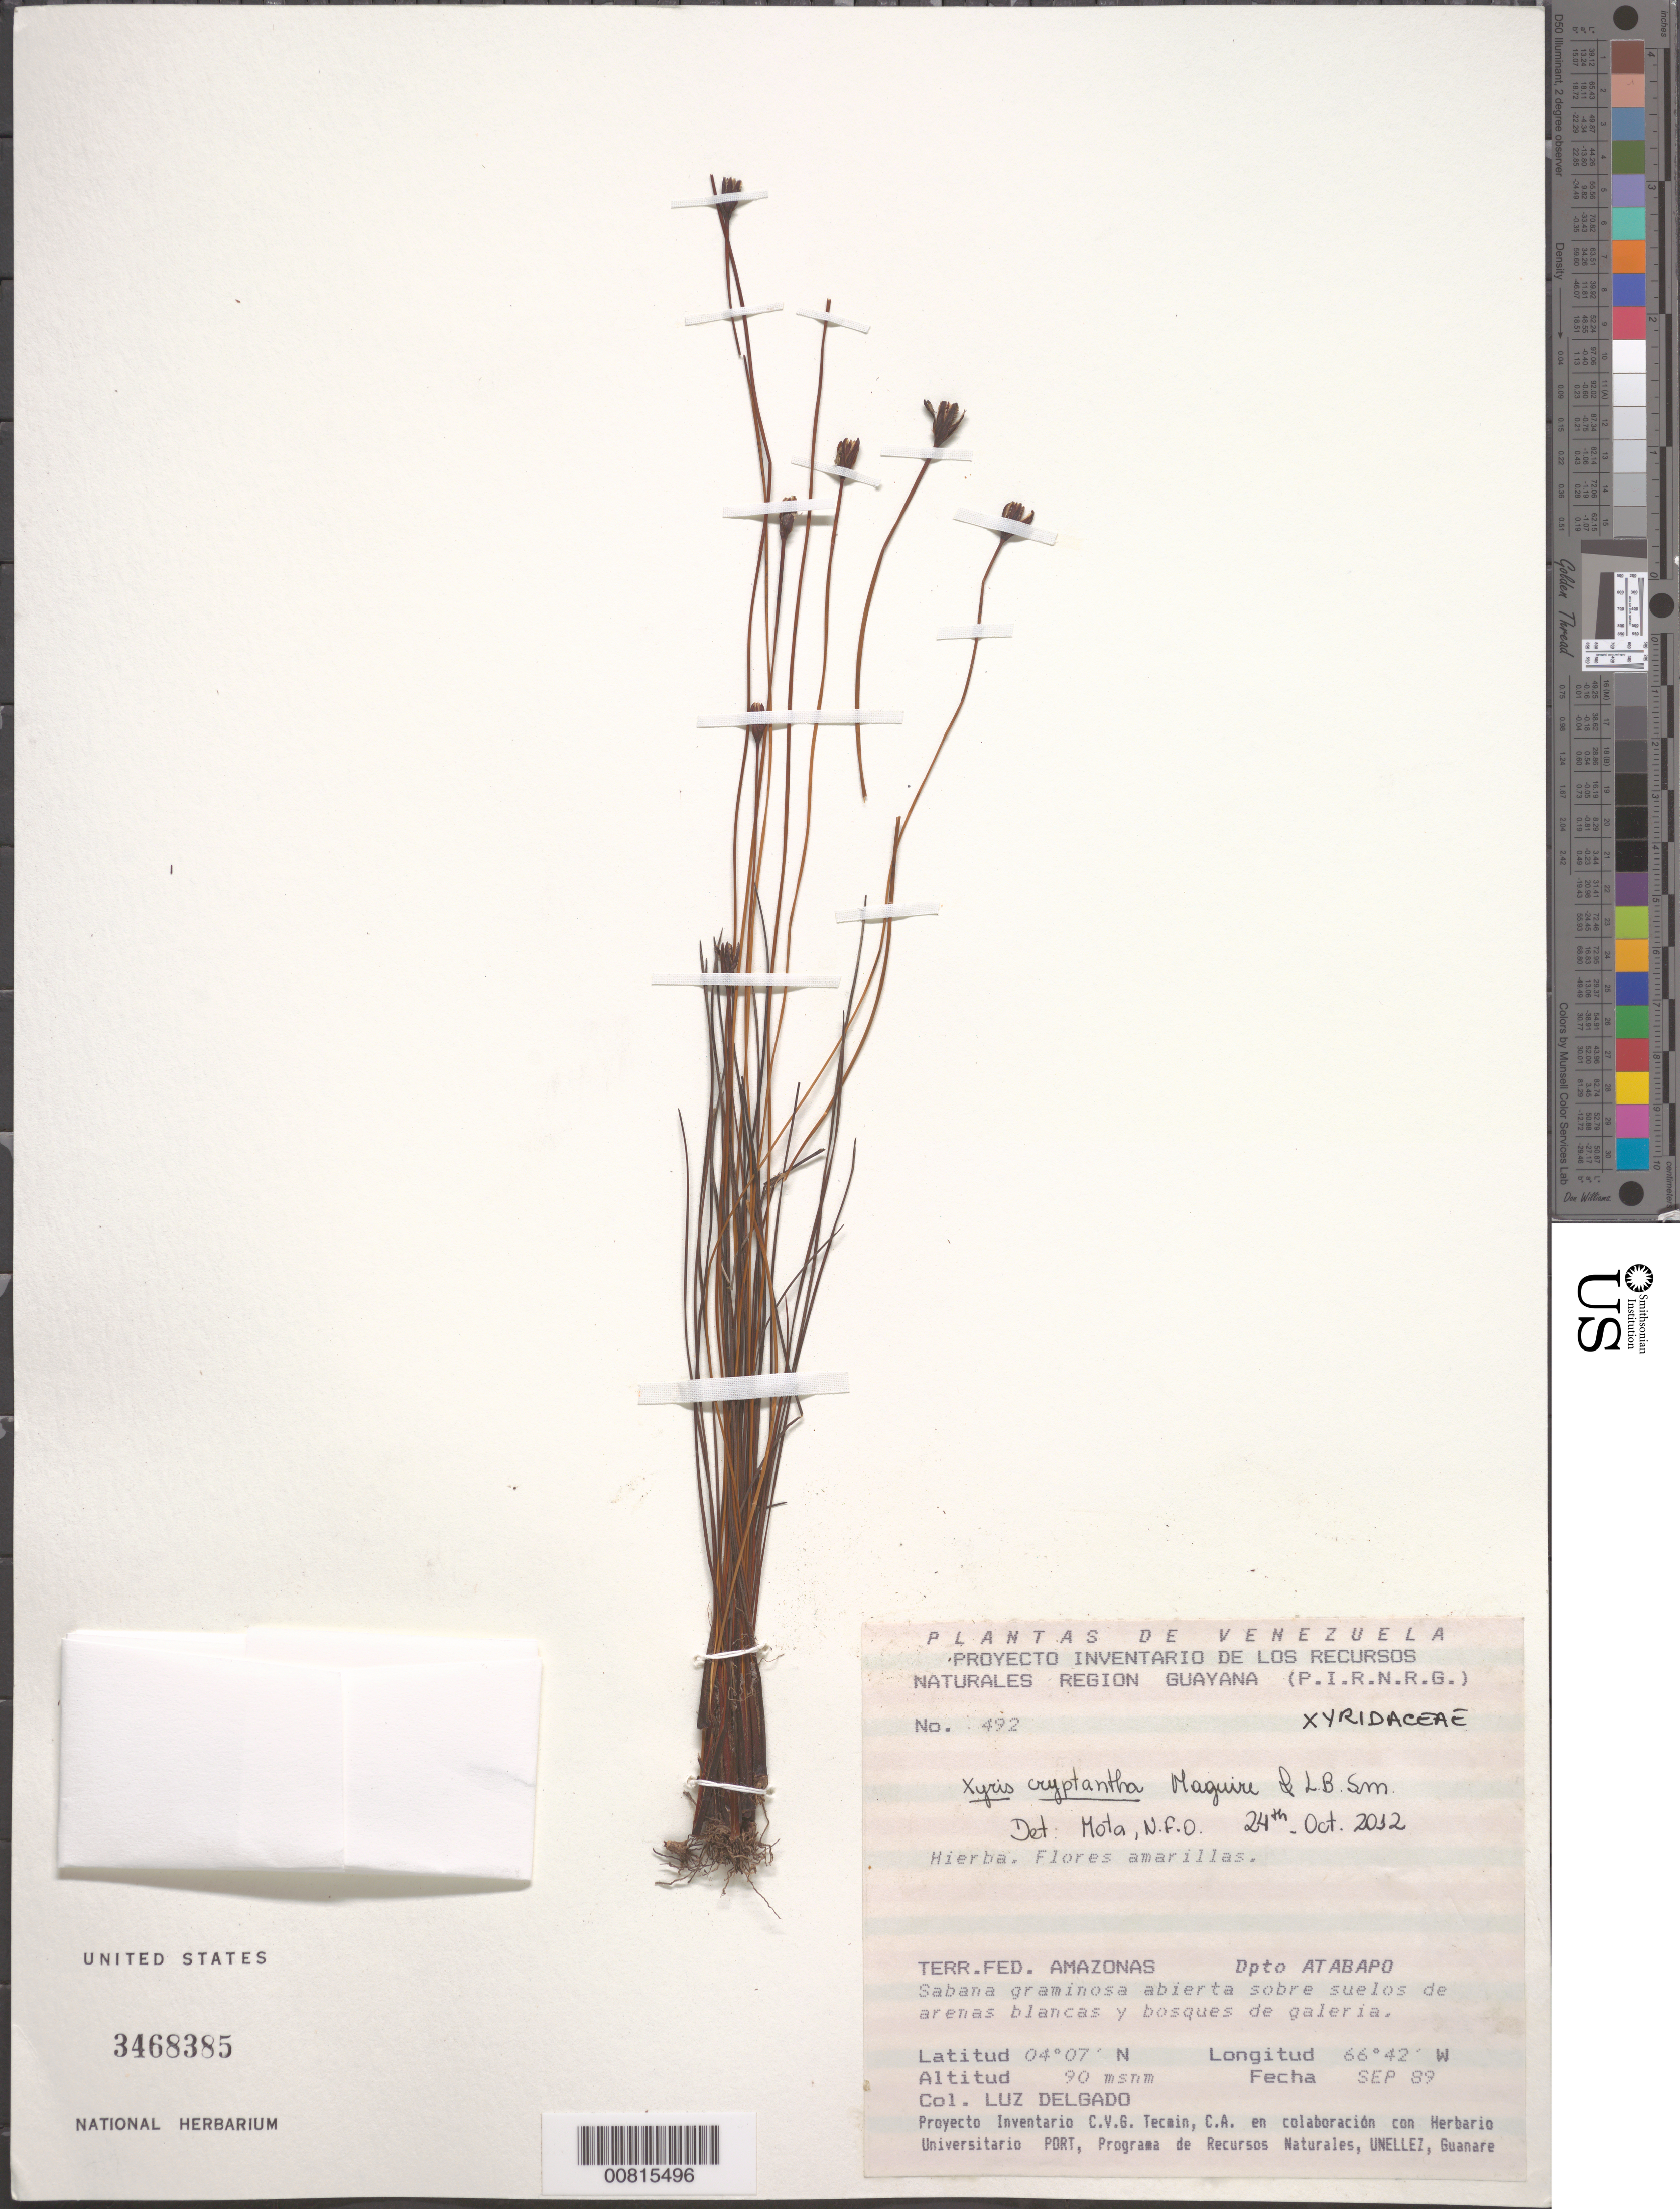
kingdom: Plantae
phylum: Tracheophyta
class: Liliopsida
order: Poales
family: Xyridaceae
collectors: L. Delgado V.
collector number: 492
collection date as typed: Sep-89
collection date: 1989-09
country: Venezuela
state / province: Amazonas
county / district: Atabapo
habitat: Sabana graminosa abierta sobre suelos de arenas blancas y bosques de galeria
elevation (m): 90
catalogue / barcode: US 3468385